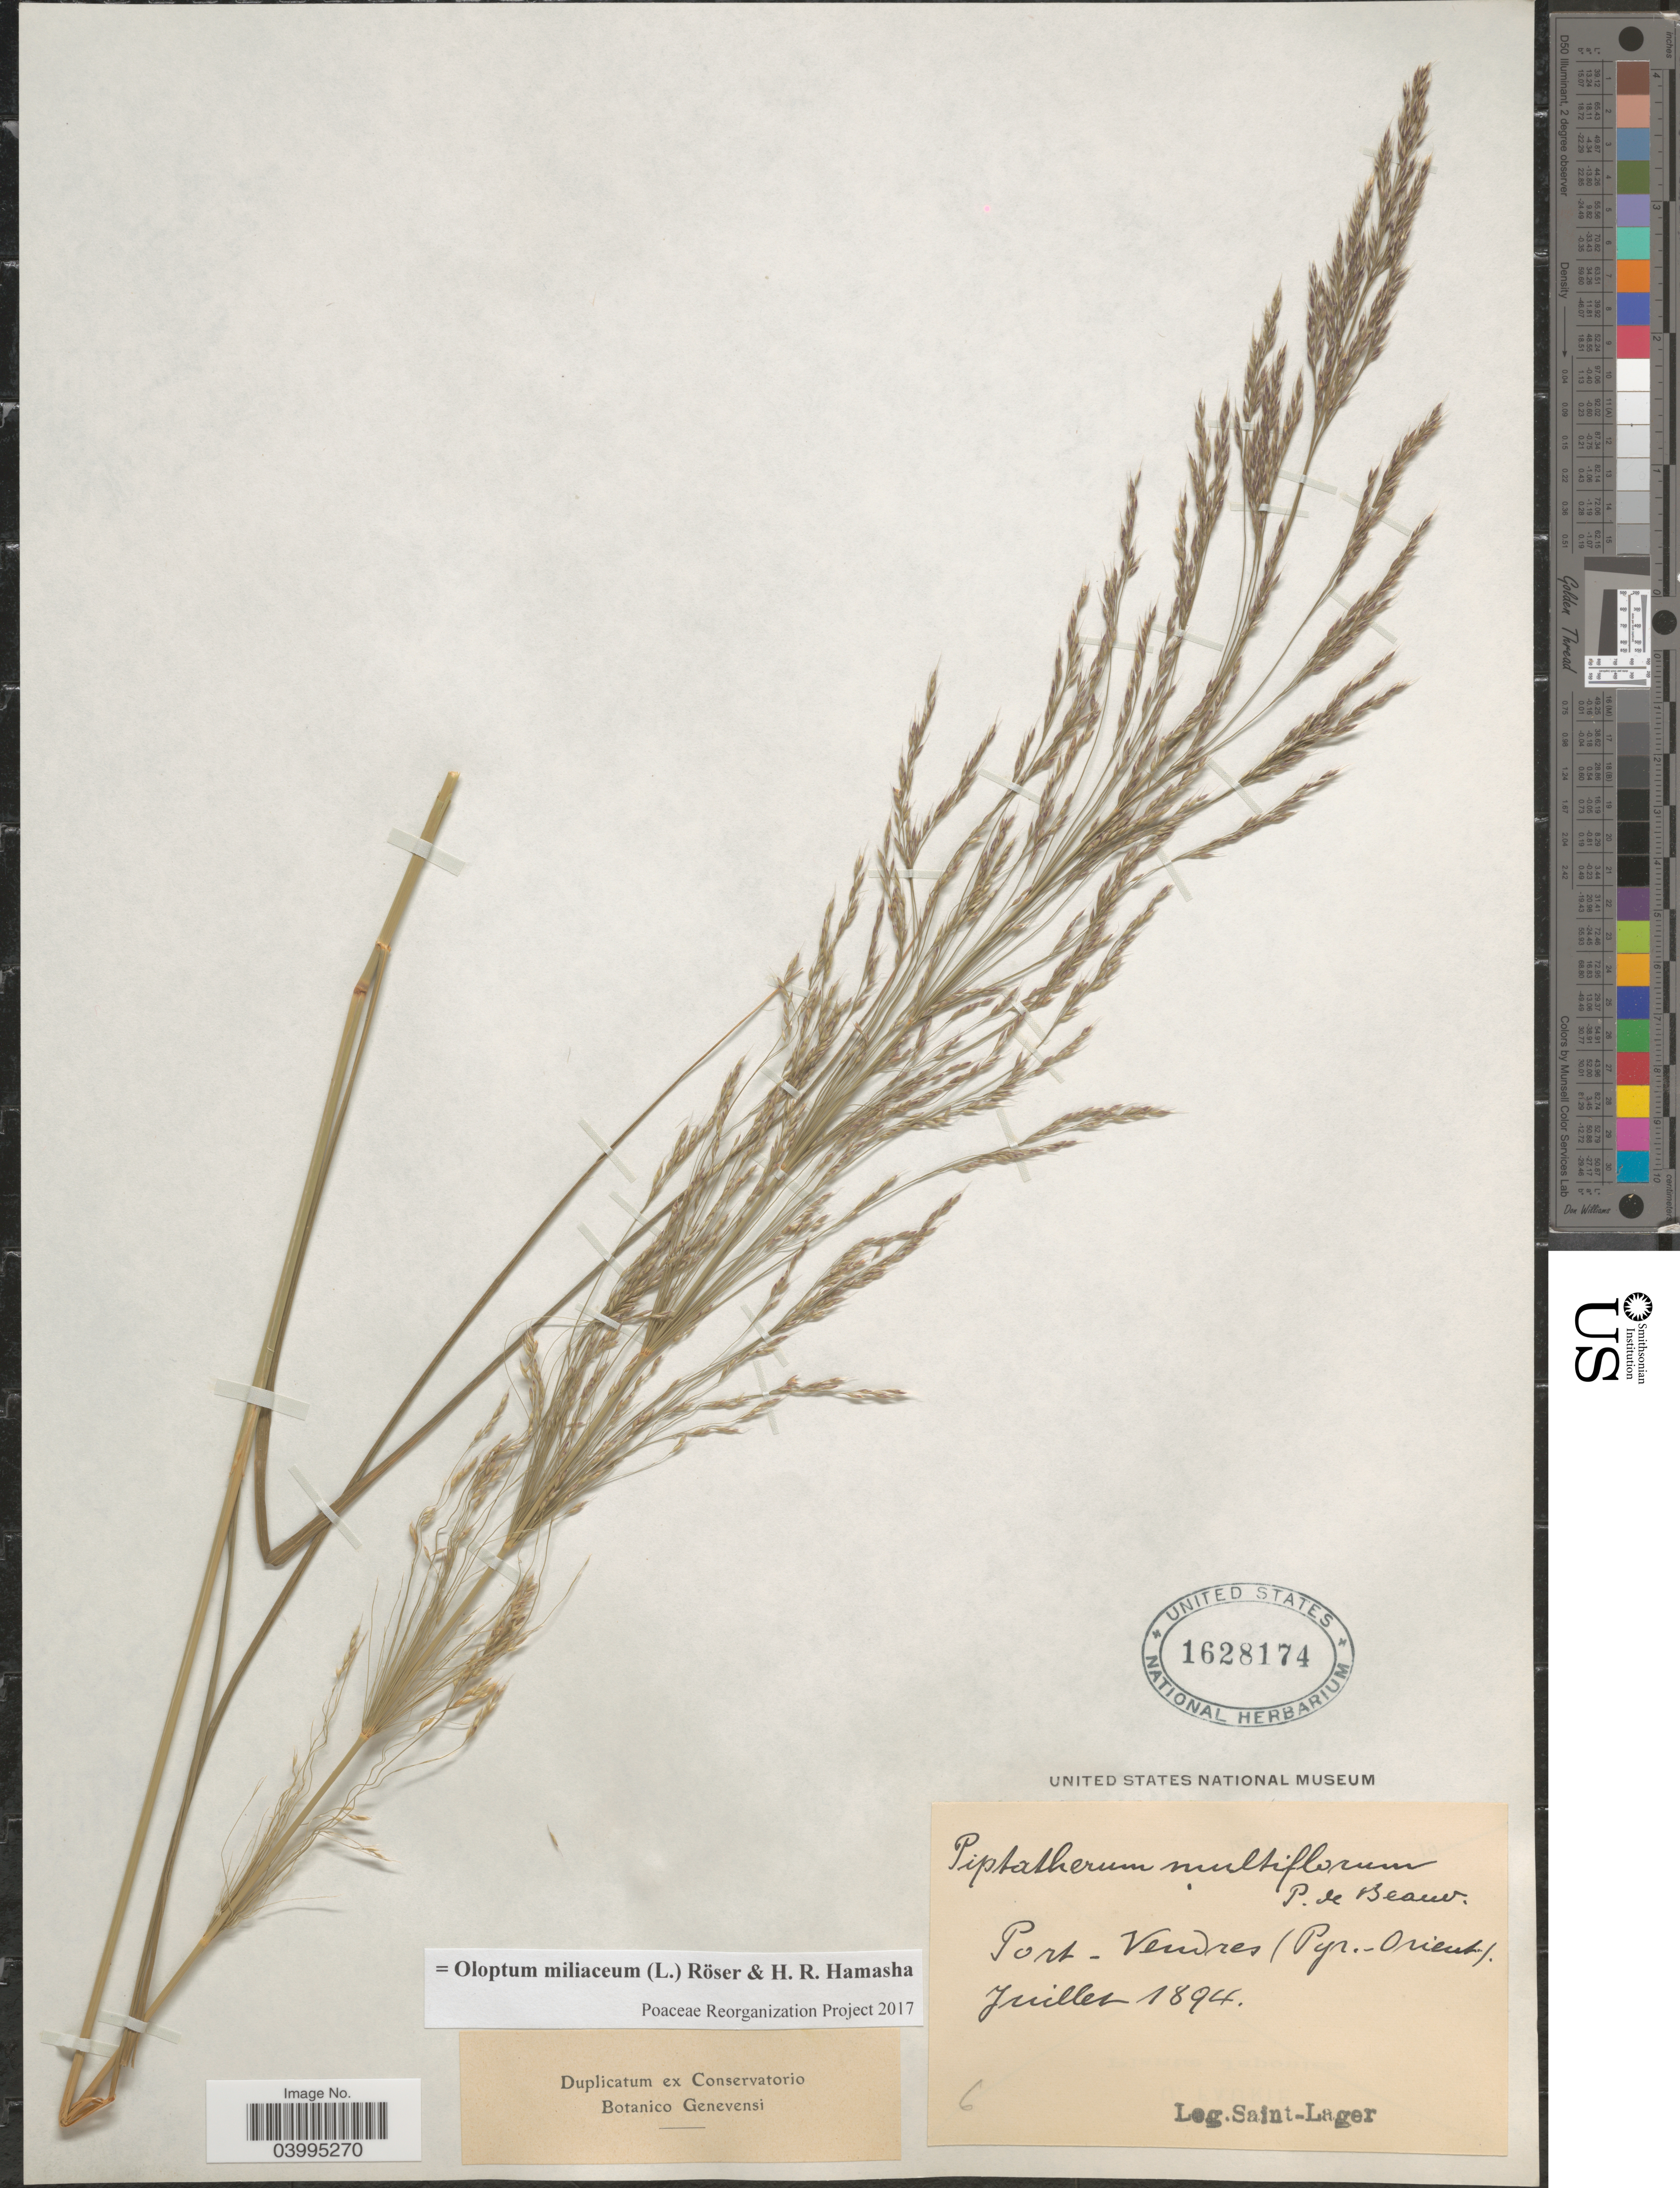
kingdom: Plantae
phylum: Tracheophyta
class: Liliopsida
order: Poales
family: Poaceae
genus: Oloptum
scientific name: Oloptum miliaceum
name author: Röser & H. R. Hamasha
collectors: Saint-Lager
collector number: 6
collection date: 1894-07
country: France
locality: Port-Vendres (Pyr.-Orient).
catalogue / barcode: US 1628174